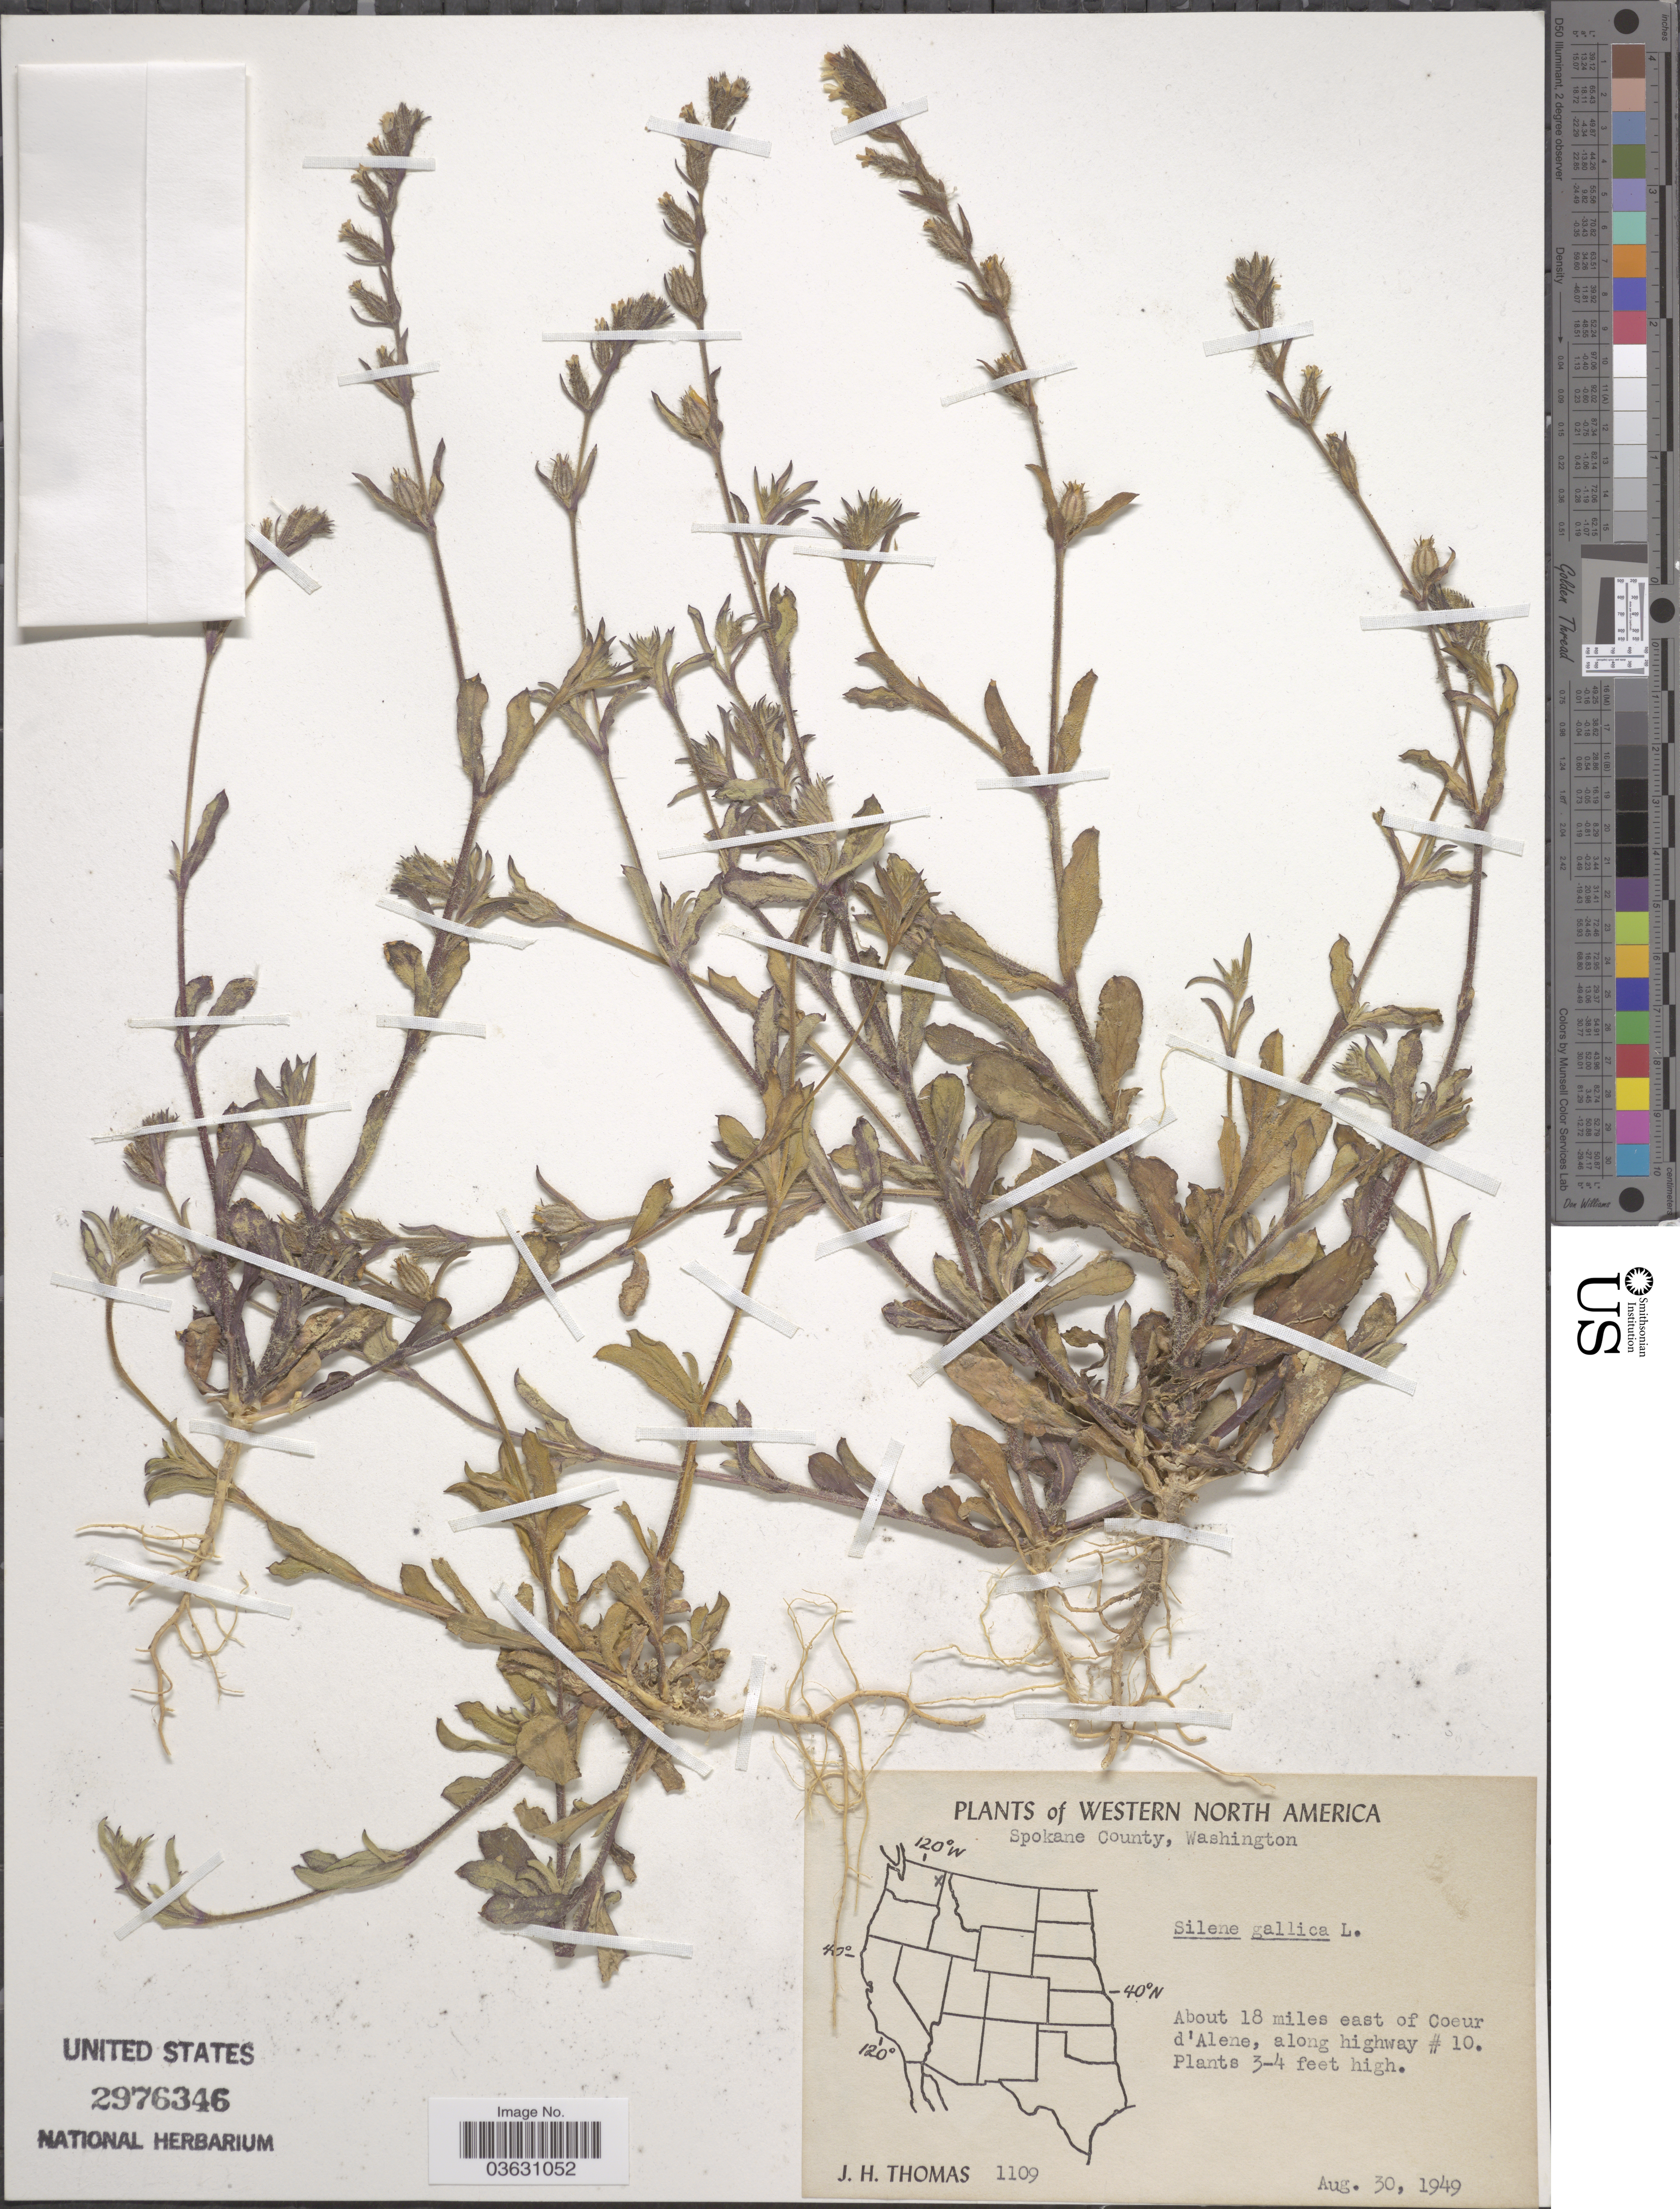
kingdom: Plantae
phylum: Tracheophyta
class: Magnoliopsida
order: Caryophyllales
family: Caryophyllaceae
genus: Silene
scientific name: Silene gallica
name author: L.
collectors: J. H. Thomas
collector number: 1109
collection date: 1949-08-30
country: United States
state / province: Washington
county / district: Spokane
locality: Western North America. Spokane County. About 18 miles east of Coeur d'Alene, along highway # 10.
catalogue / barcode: US 2976346